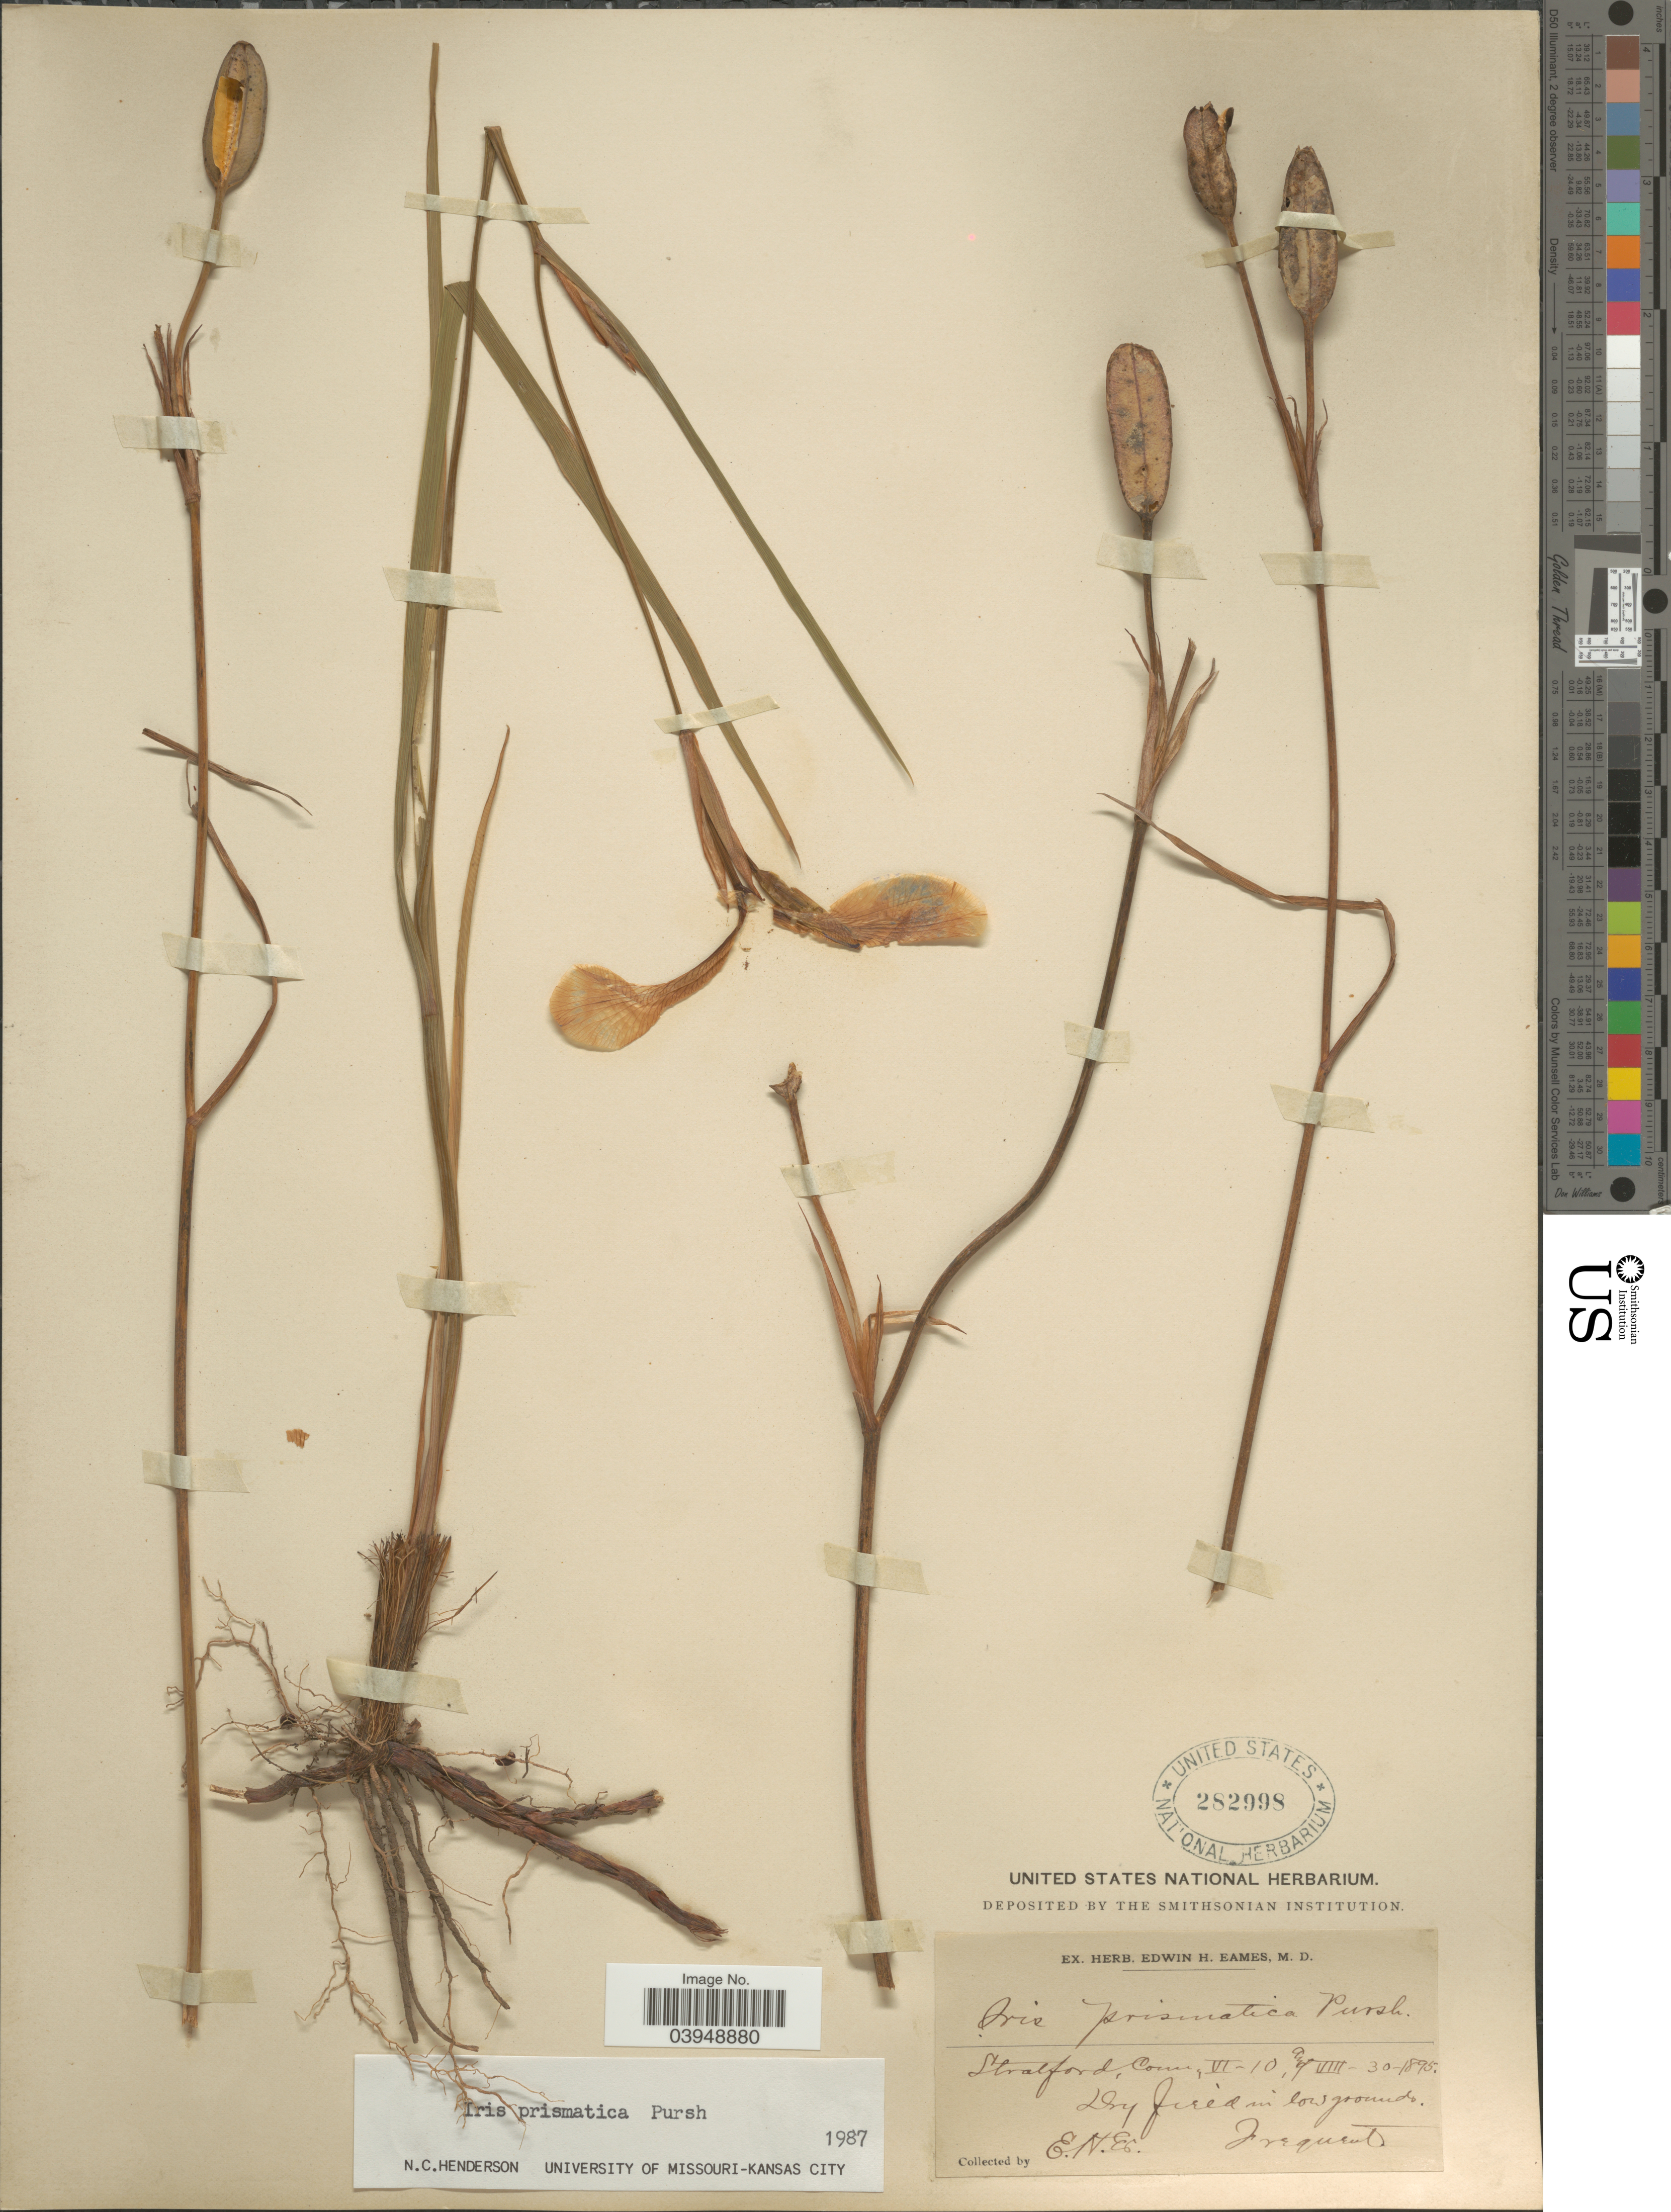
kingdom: Plantae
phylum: Tracheophyta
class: Liliopsida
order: Asparagales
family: Iridaceae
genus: Iris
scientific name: Iris prismatica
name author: Pursh ex Ker Gawl.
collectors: E. H. Eames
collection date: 1895-06-10/1895-08-30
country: United States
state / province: Connecticut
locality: Stratford.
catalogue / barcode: US 282998